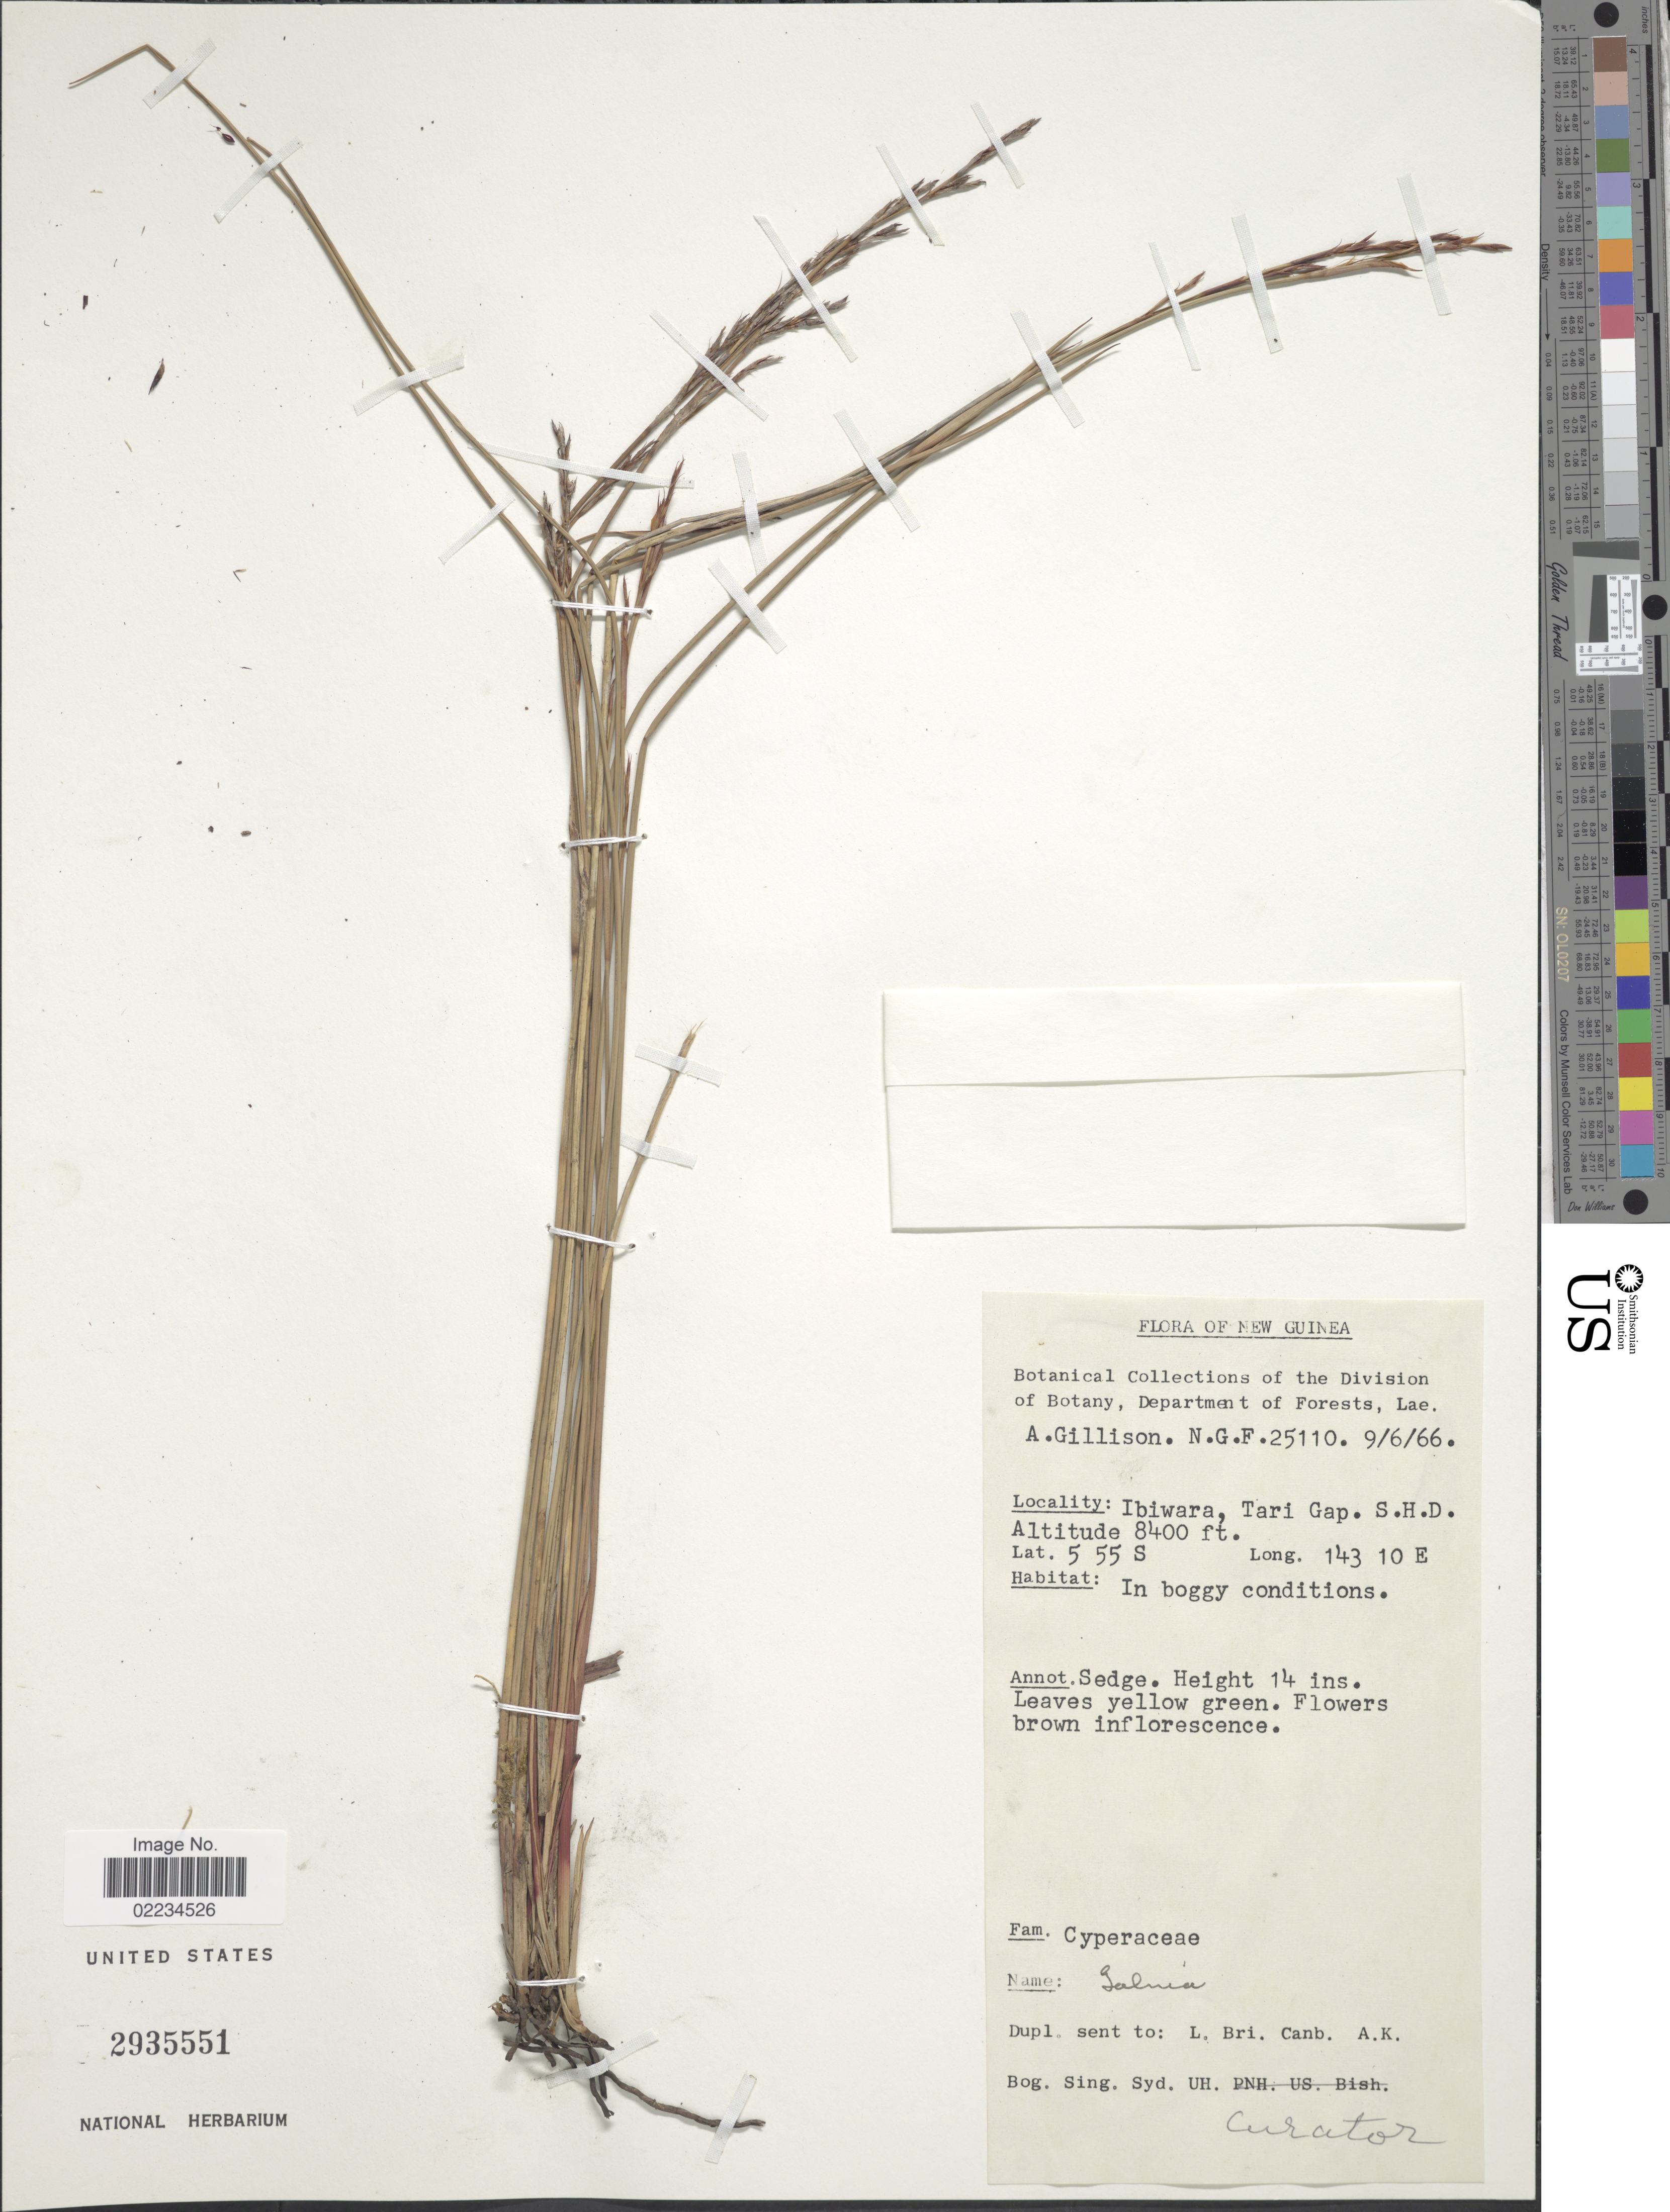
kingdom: Plantae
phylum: Tracheophyta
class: Liliopsida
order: Poales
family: Cyperaceae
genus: Machaerina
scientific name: Machaerina gunnii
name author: (Hook. f.) J. Kern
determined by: Strong, Mark T., (BOT), Smithsonian Institution - National Museum of Natural History (UNITED STATES)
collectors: A. Gillison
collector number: N.G.F. 25110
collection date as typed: Transcribed d/m/y: 9/6/66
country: Papua New Guinea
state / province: Southern Highlands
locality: New Guinea, Ibiwara, Tari Gap. S.H.D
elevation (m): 2560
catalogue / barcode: US 2935551